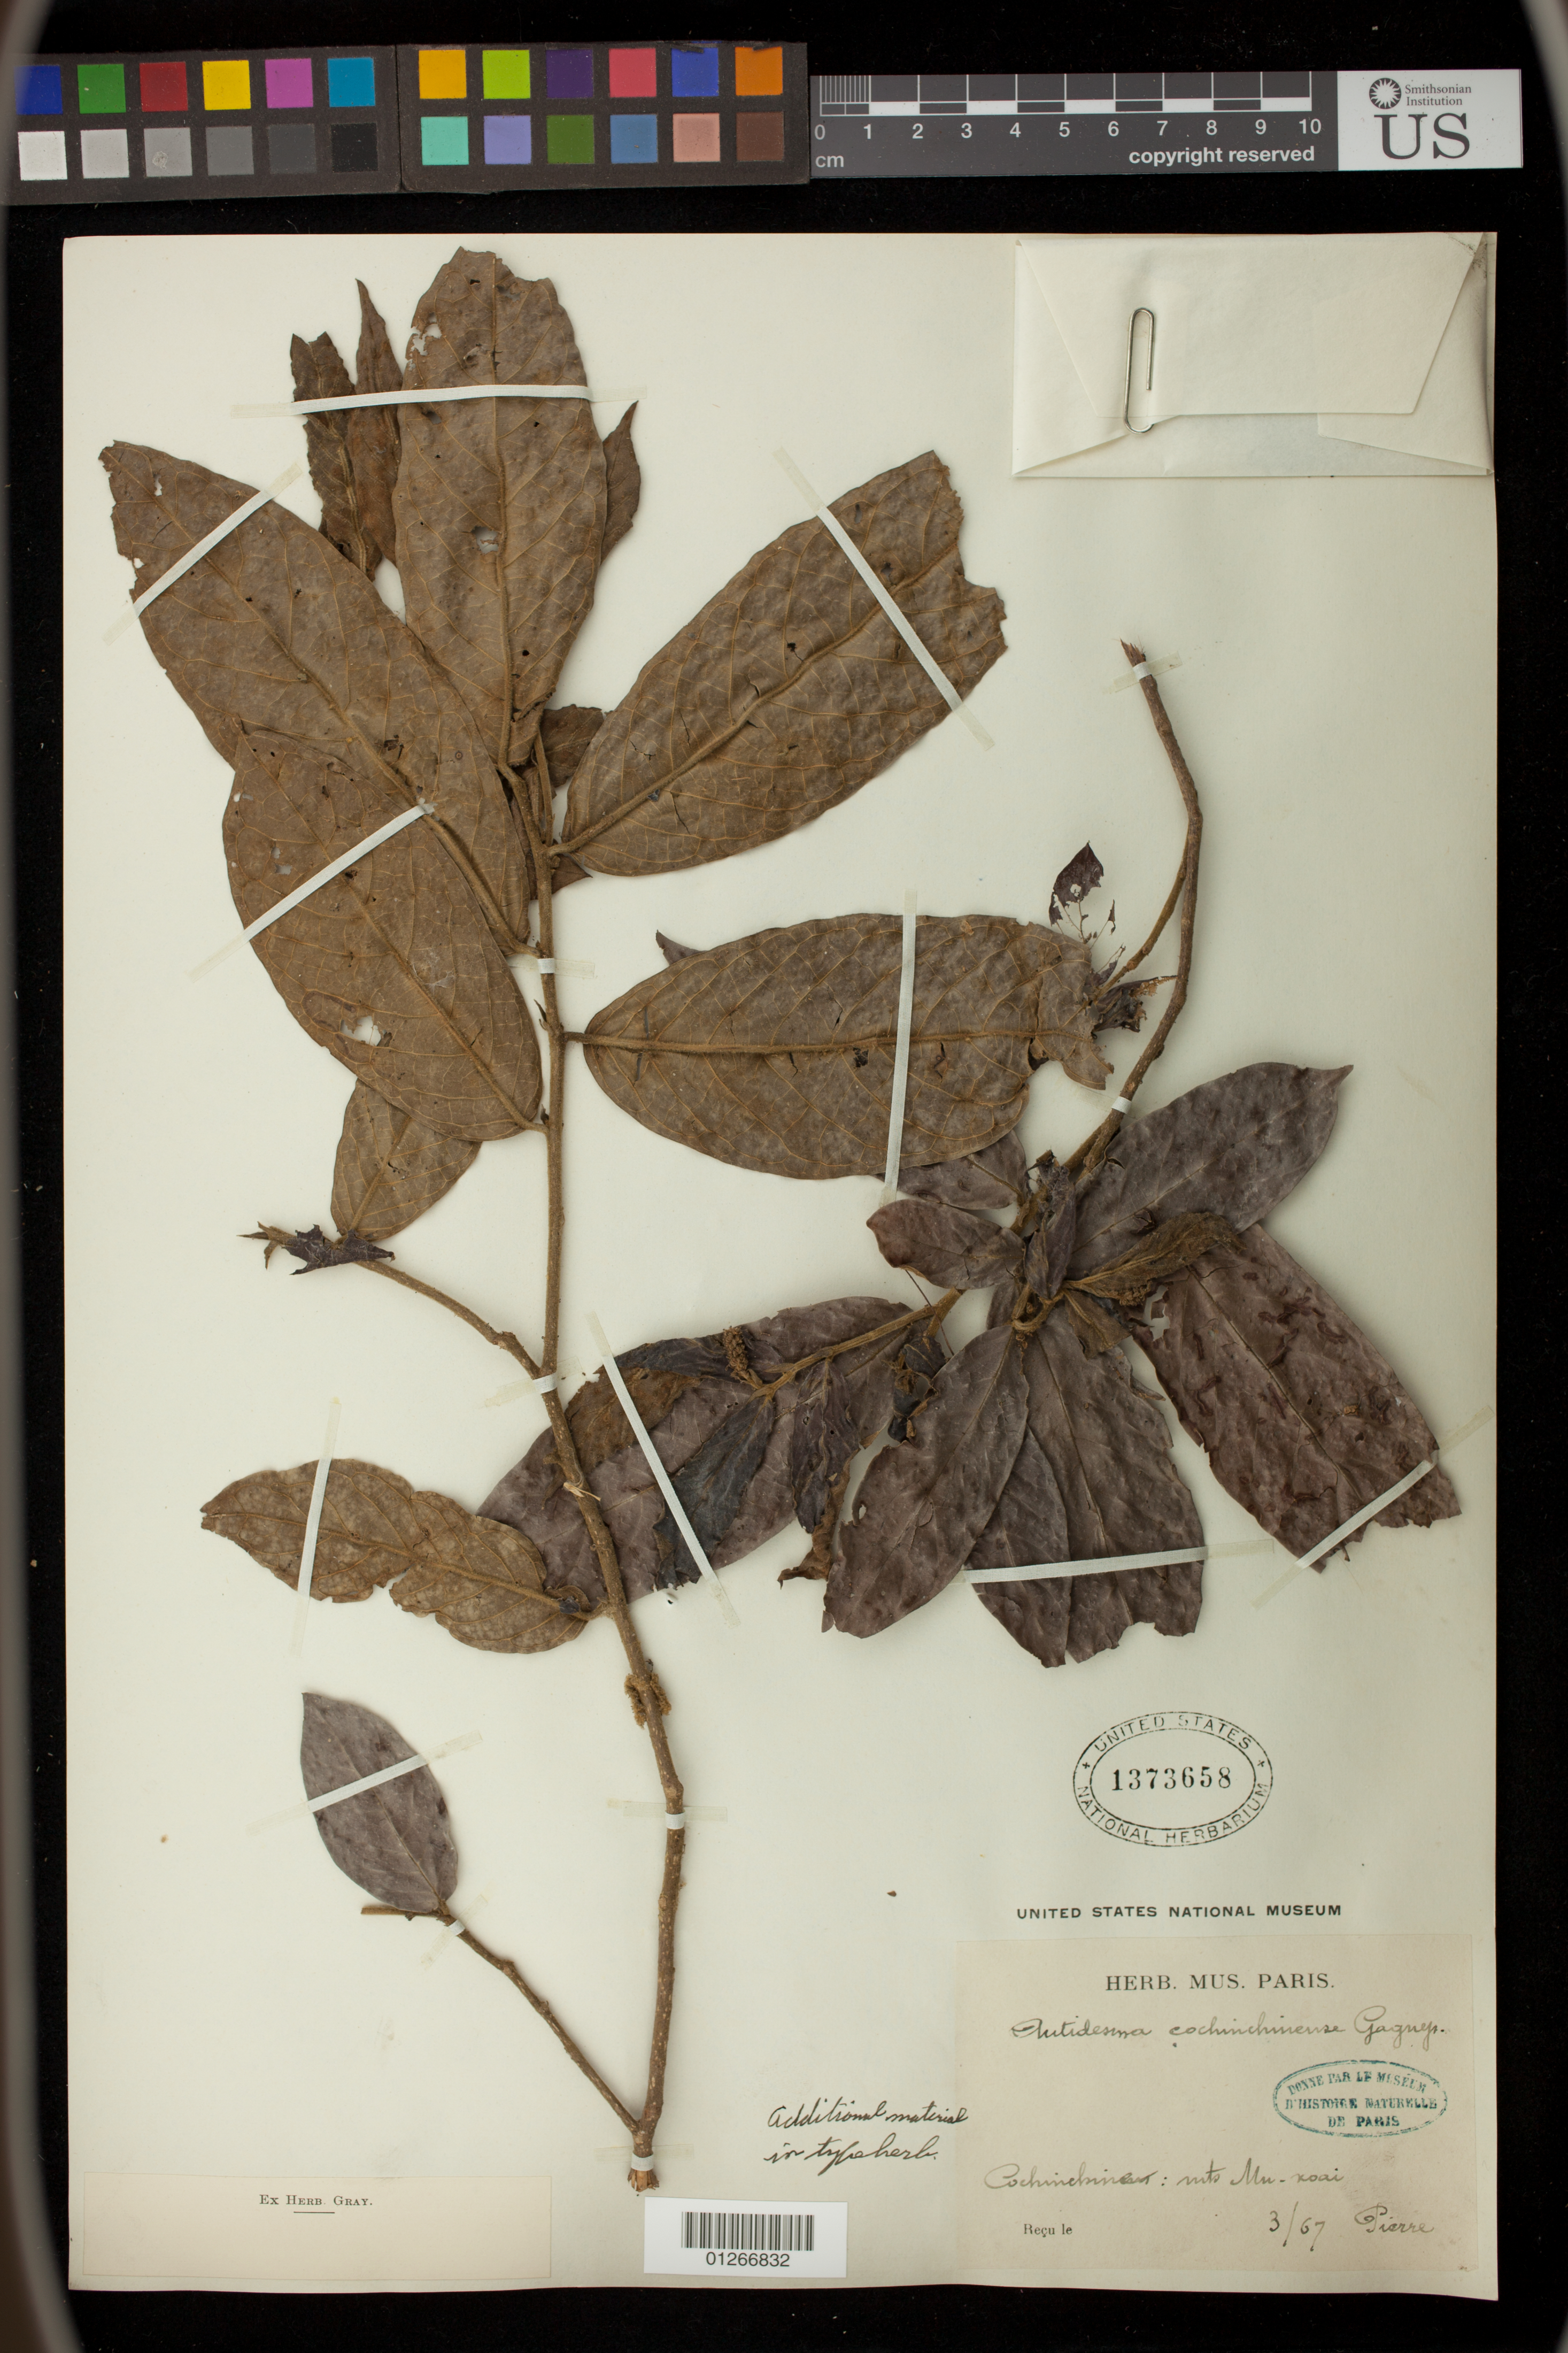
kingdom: Plantae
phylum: Tracheophyta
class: Magnoliopsida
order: Malpighiales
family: Phyllanthaceae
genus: Antidesma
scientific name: Antidesma cochinchinense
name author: Gagnep.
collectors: -- Pierre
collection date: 1967-03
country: Vietnam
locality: Cochinchine: Mts Mu-xoai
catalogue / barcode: US 1373658